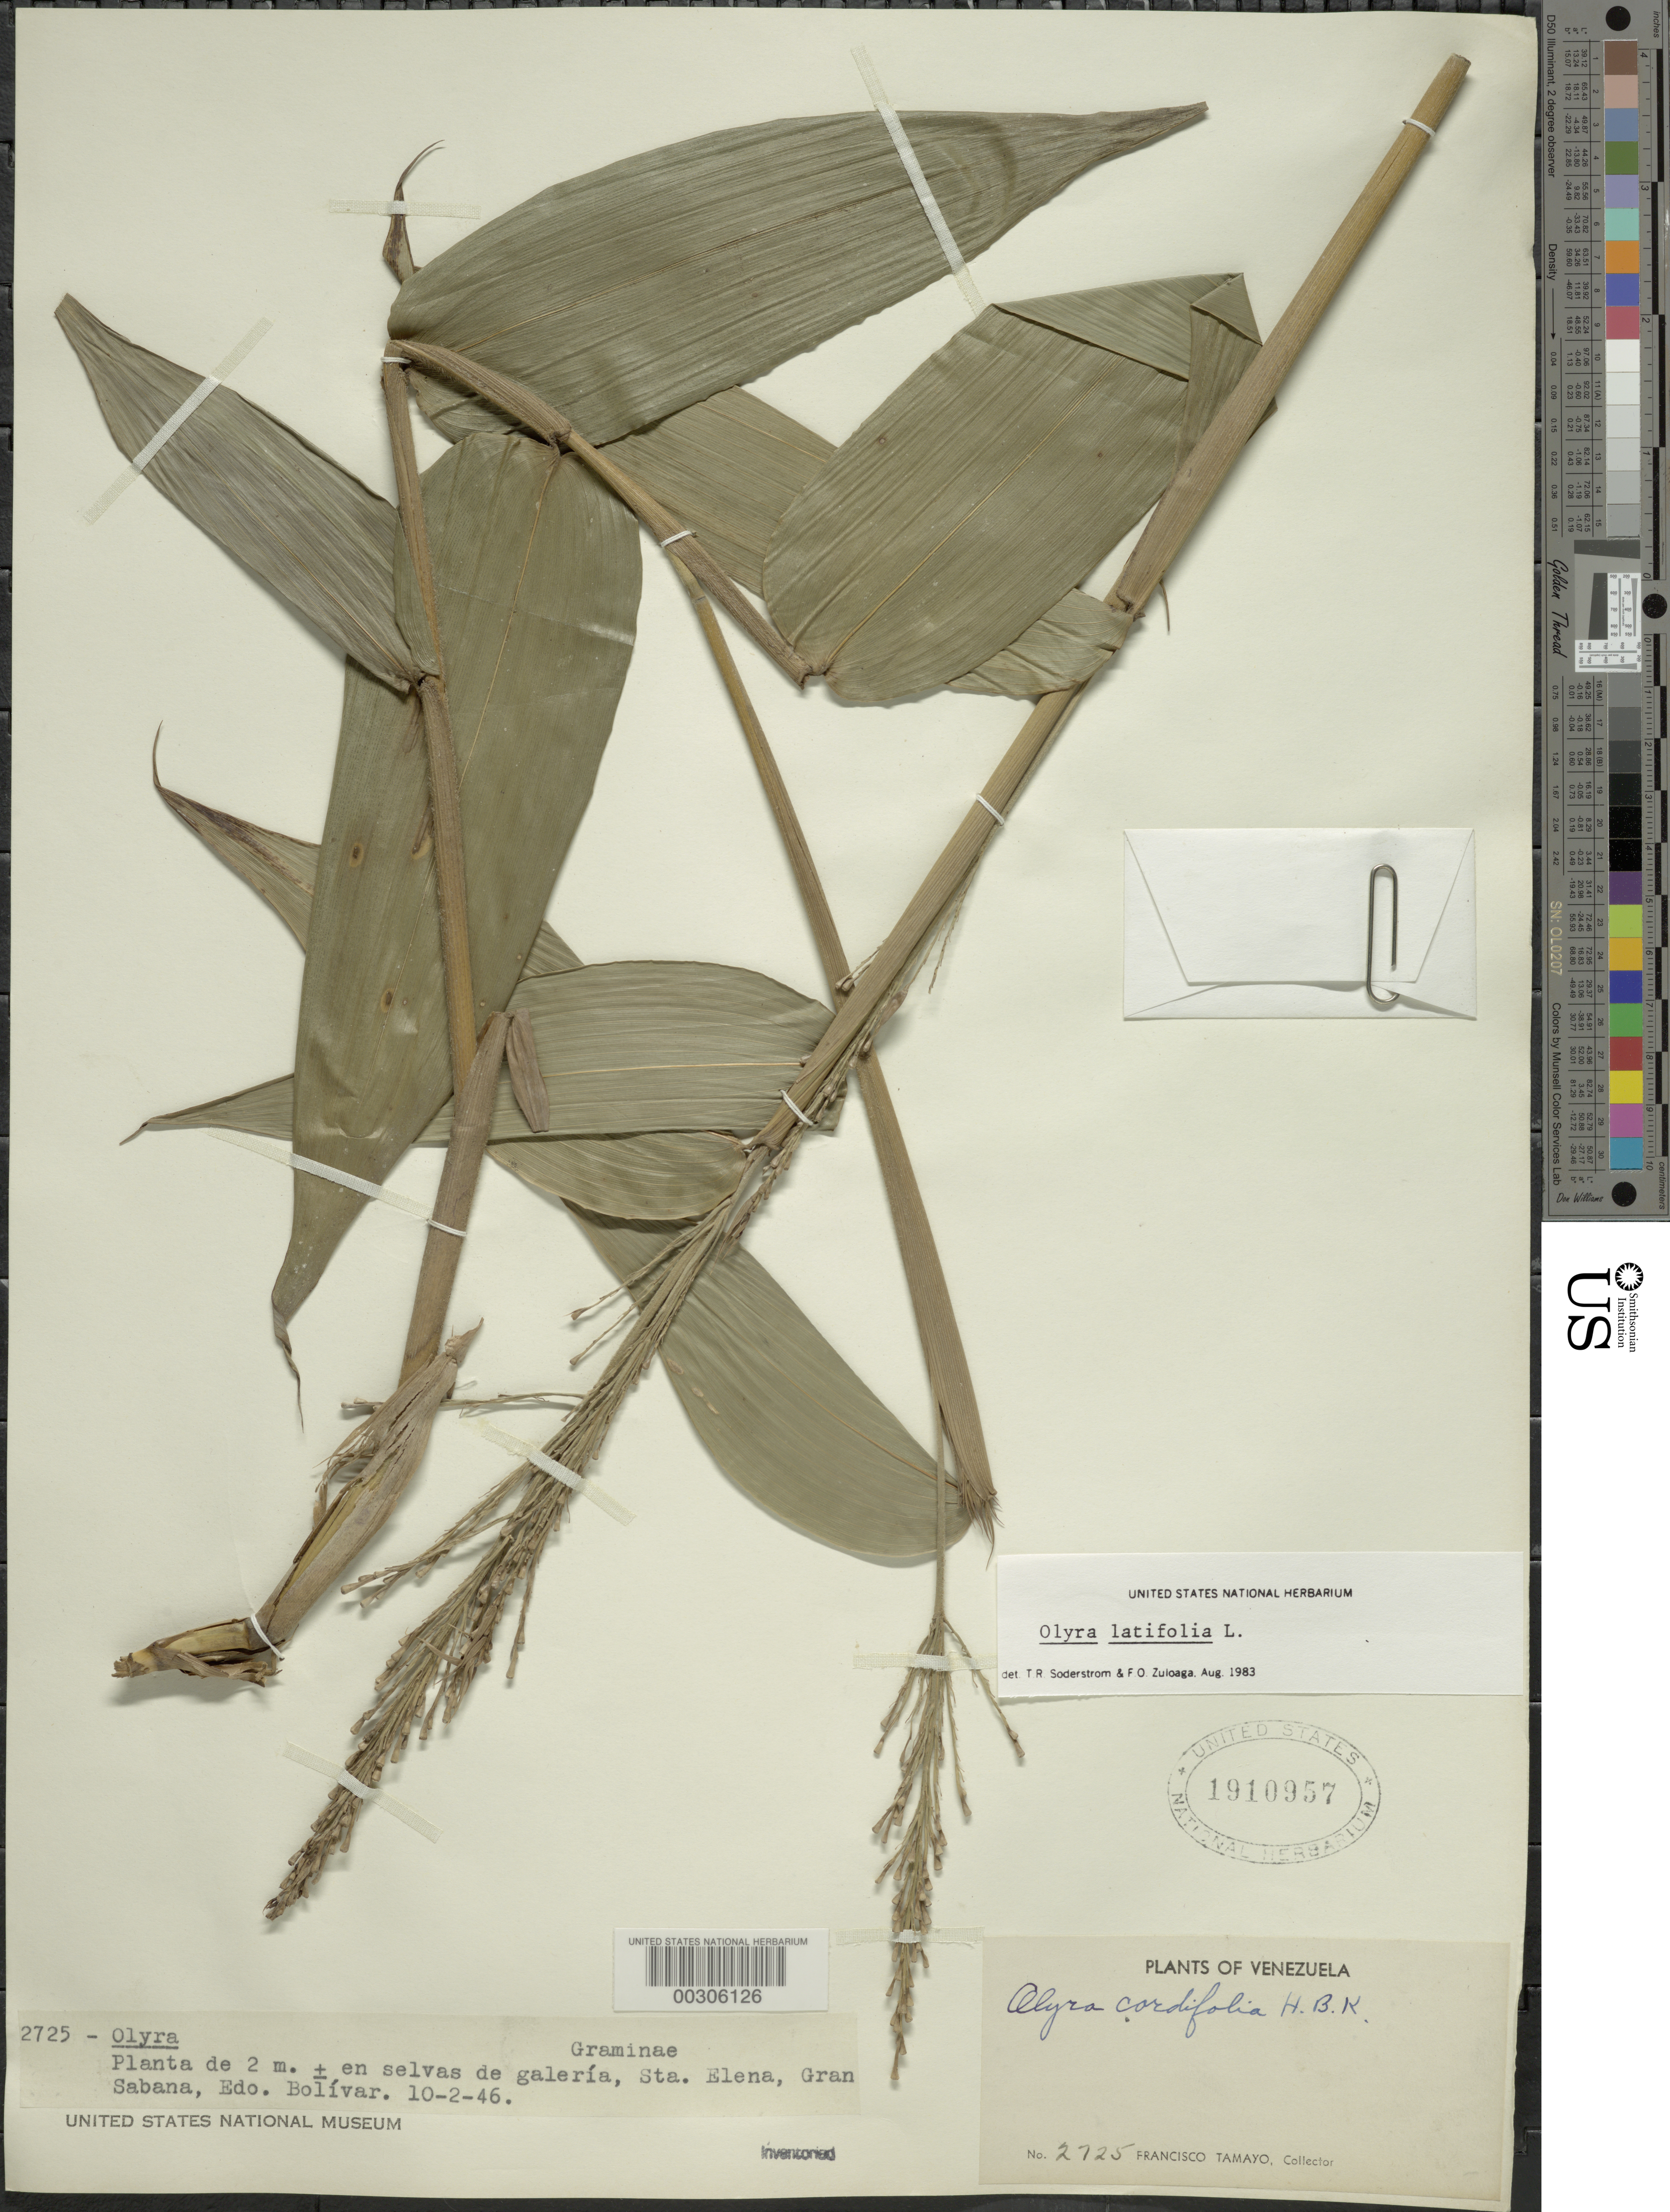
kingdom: Plantae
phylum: Tracheophyta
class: Liliopsida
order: Poales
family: Poaceae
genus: Olyra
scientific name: Olyra latifolia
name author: L.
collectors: F. Tamayo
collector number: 2725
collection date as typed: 10 Feb 1946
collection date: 1946-02-10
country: Venezuela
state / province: Bolivar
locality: Sta. elena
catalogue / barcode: US 1910957